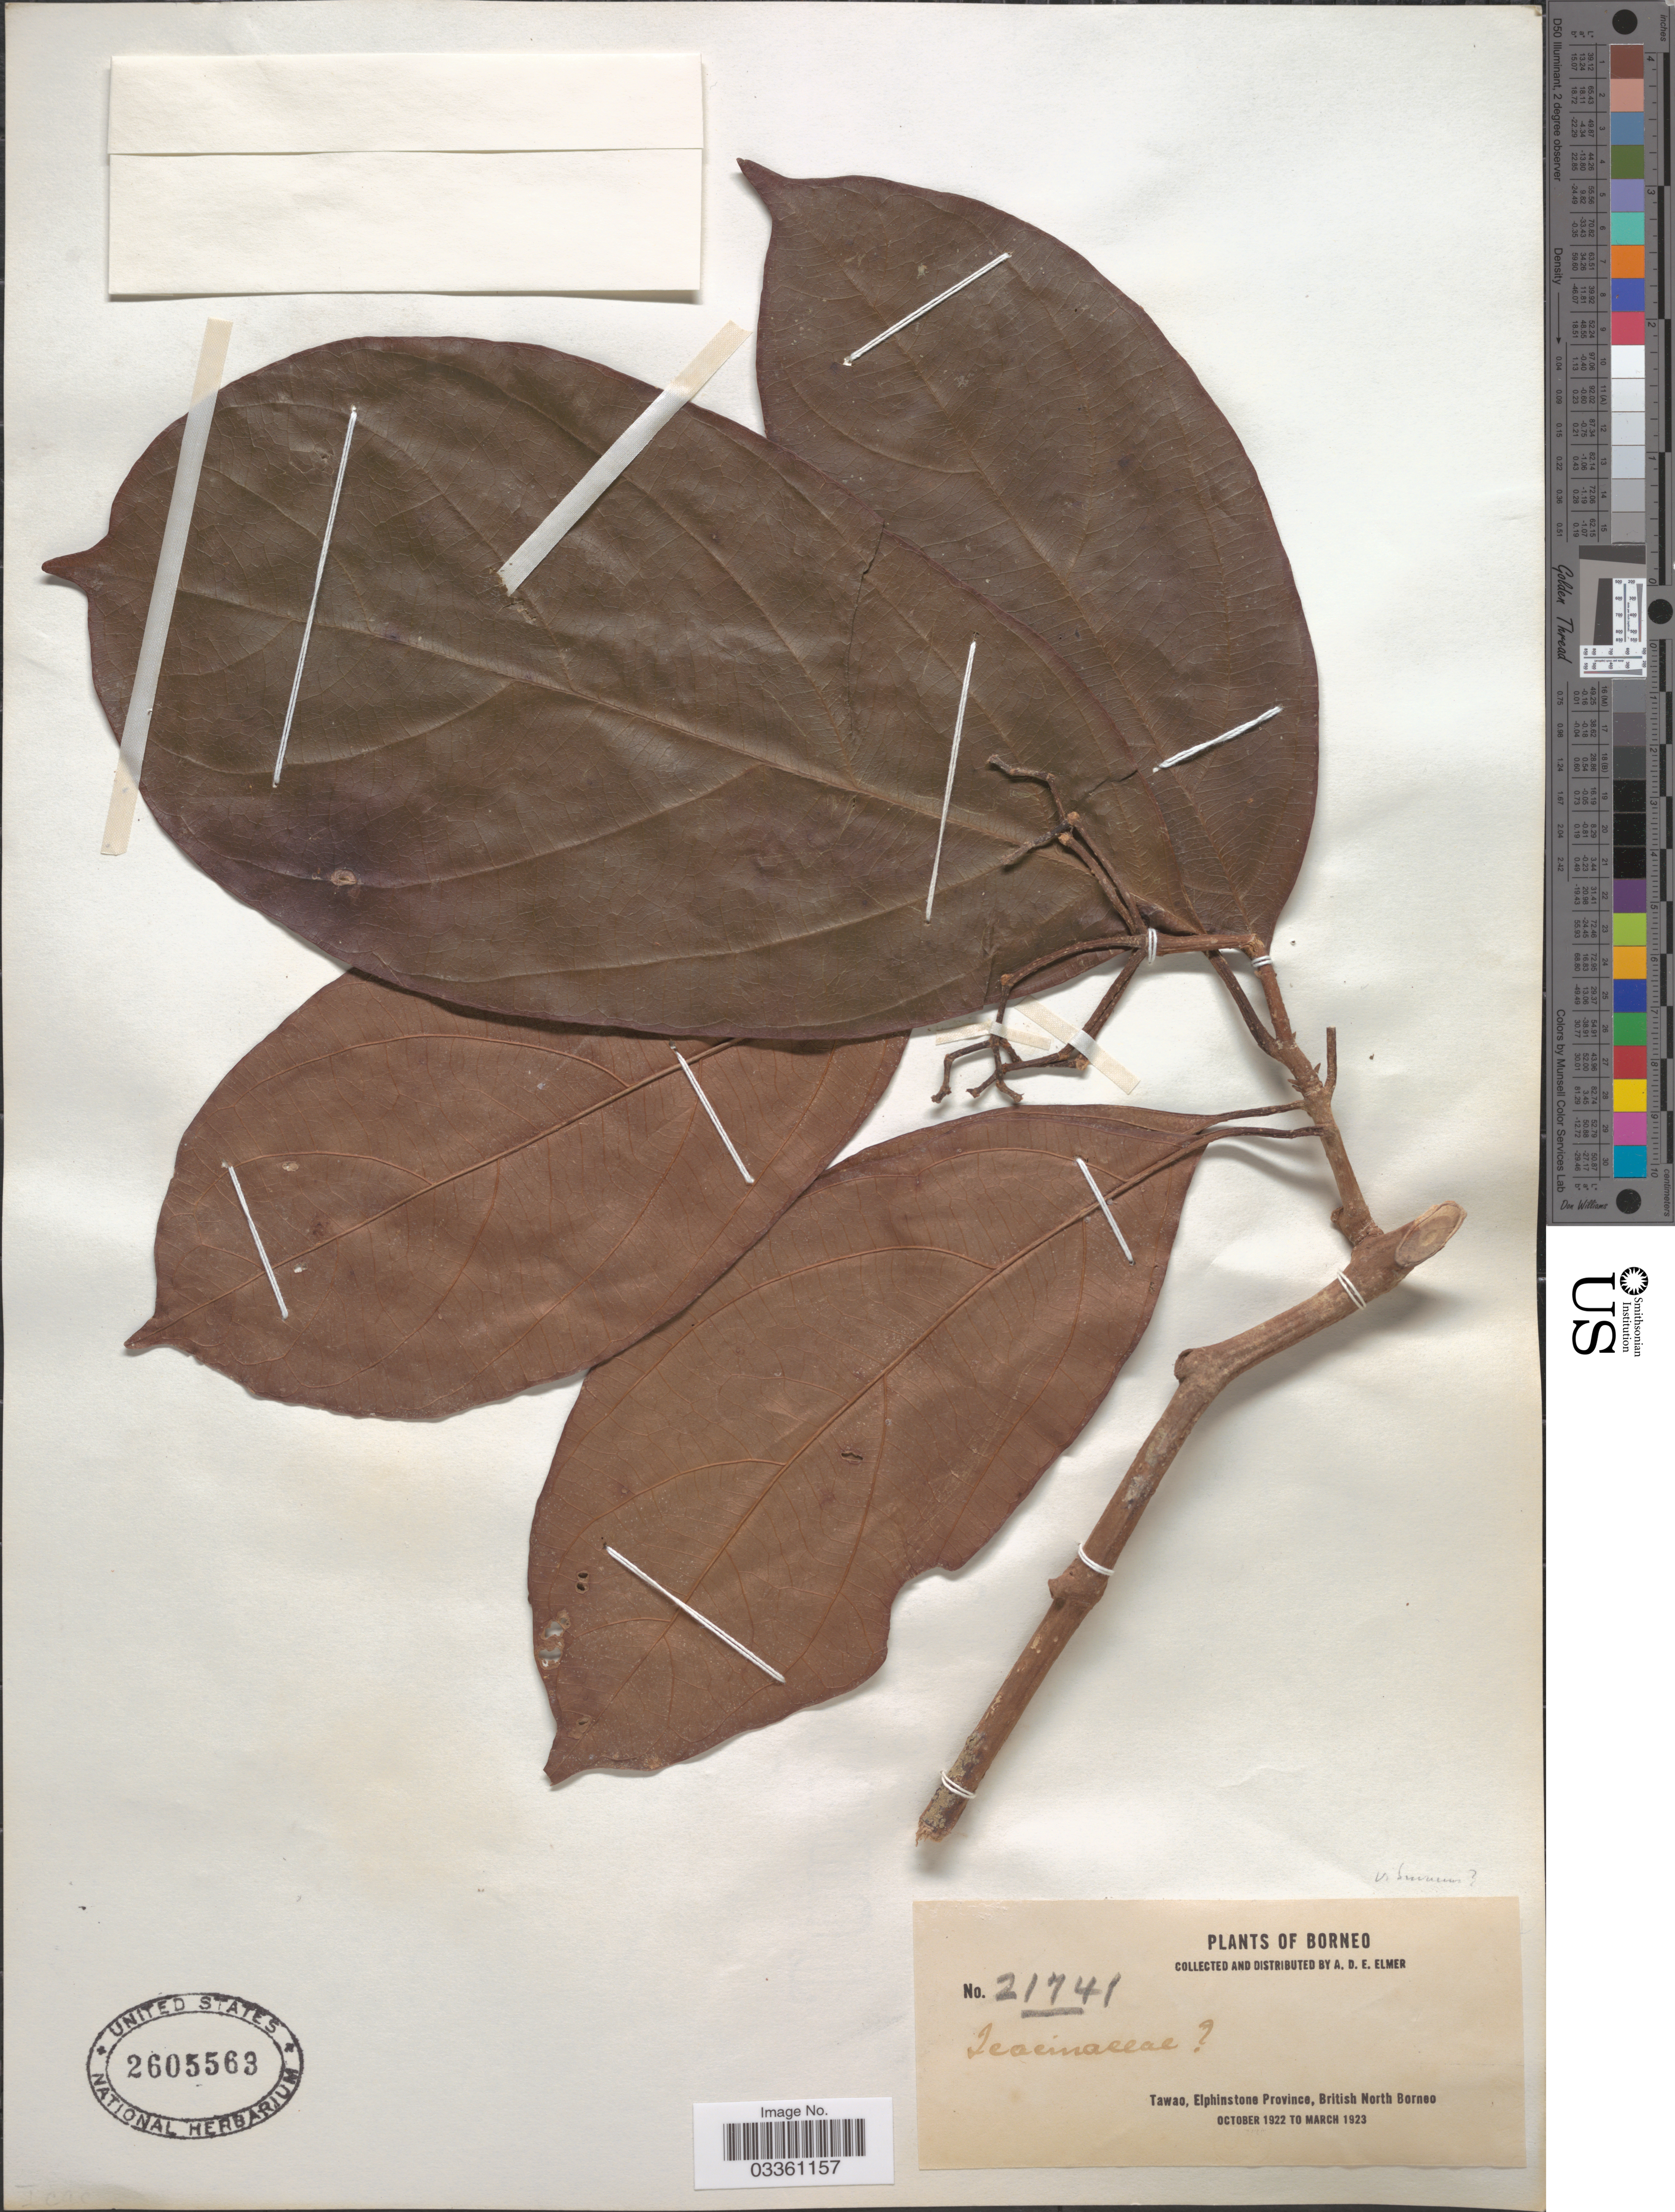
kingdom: Plantae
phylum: Tracheophyta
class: Magnoliopsida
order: Dipsacales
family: Viburnaceae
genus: Viburnum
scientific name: Viburnum amplificatum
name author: J. Kern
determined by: Kern, J. H.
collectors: A. D. E. Elmer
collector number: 21741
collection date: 1922-10/1923-03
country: Malaysia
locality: Borneo. Tawao, Elphinstone Province, British North Borneo.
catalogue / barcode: US 2605563